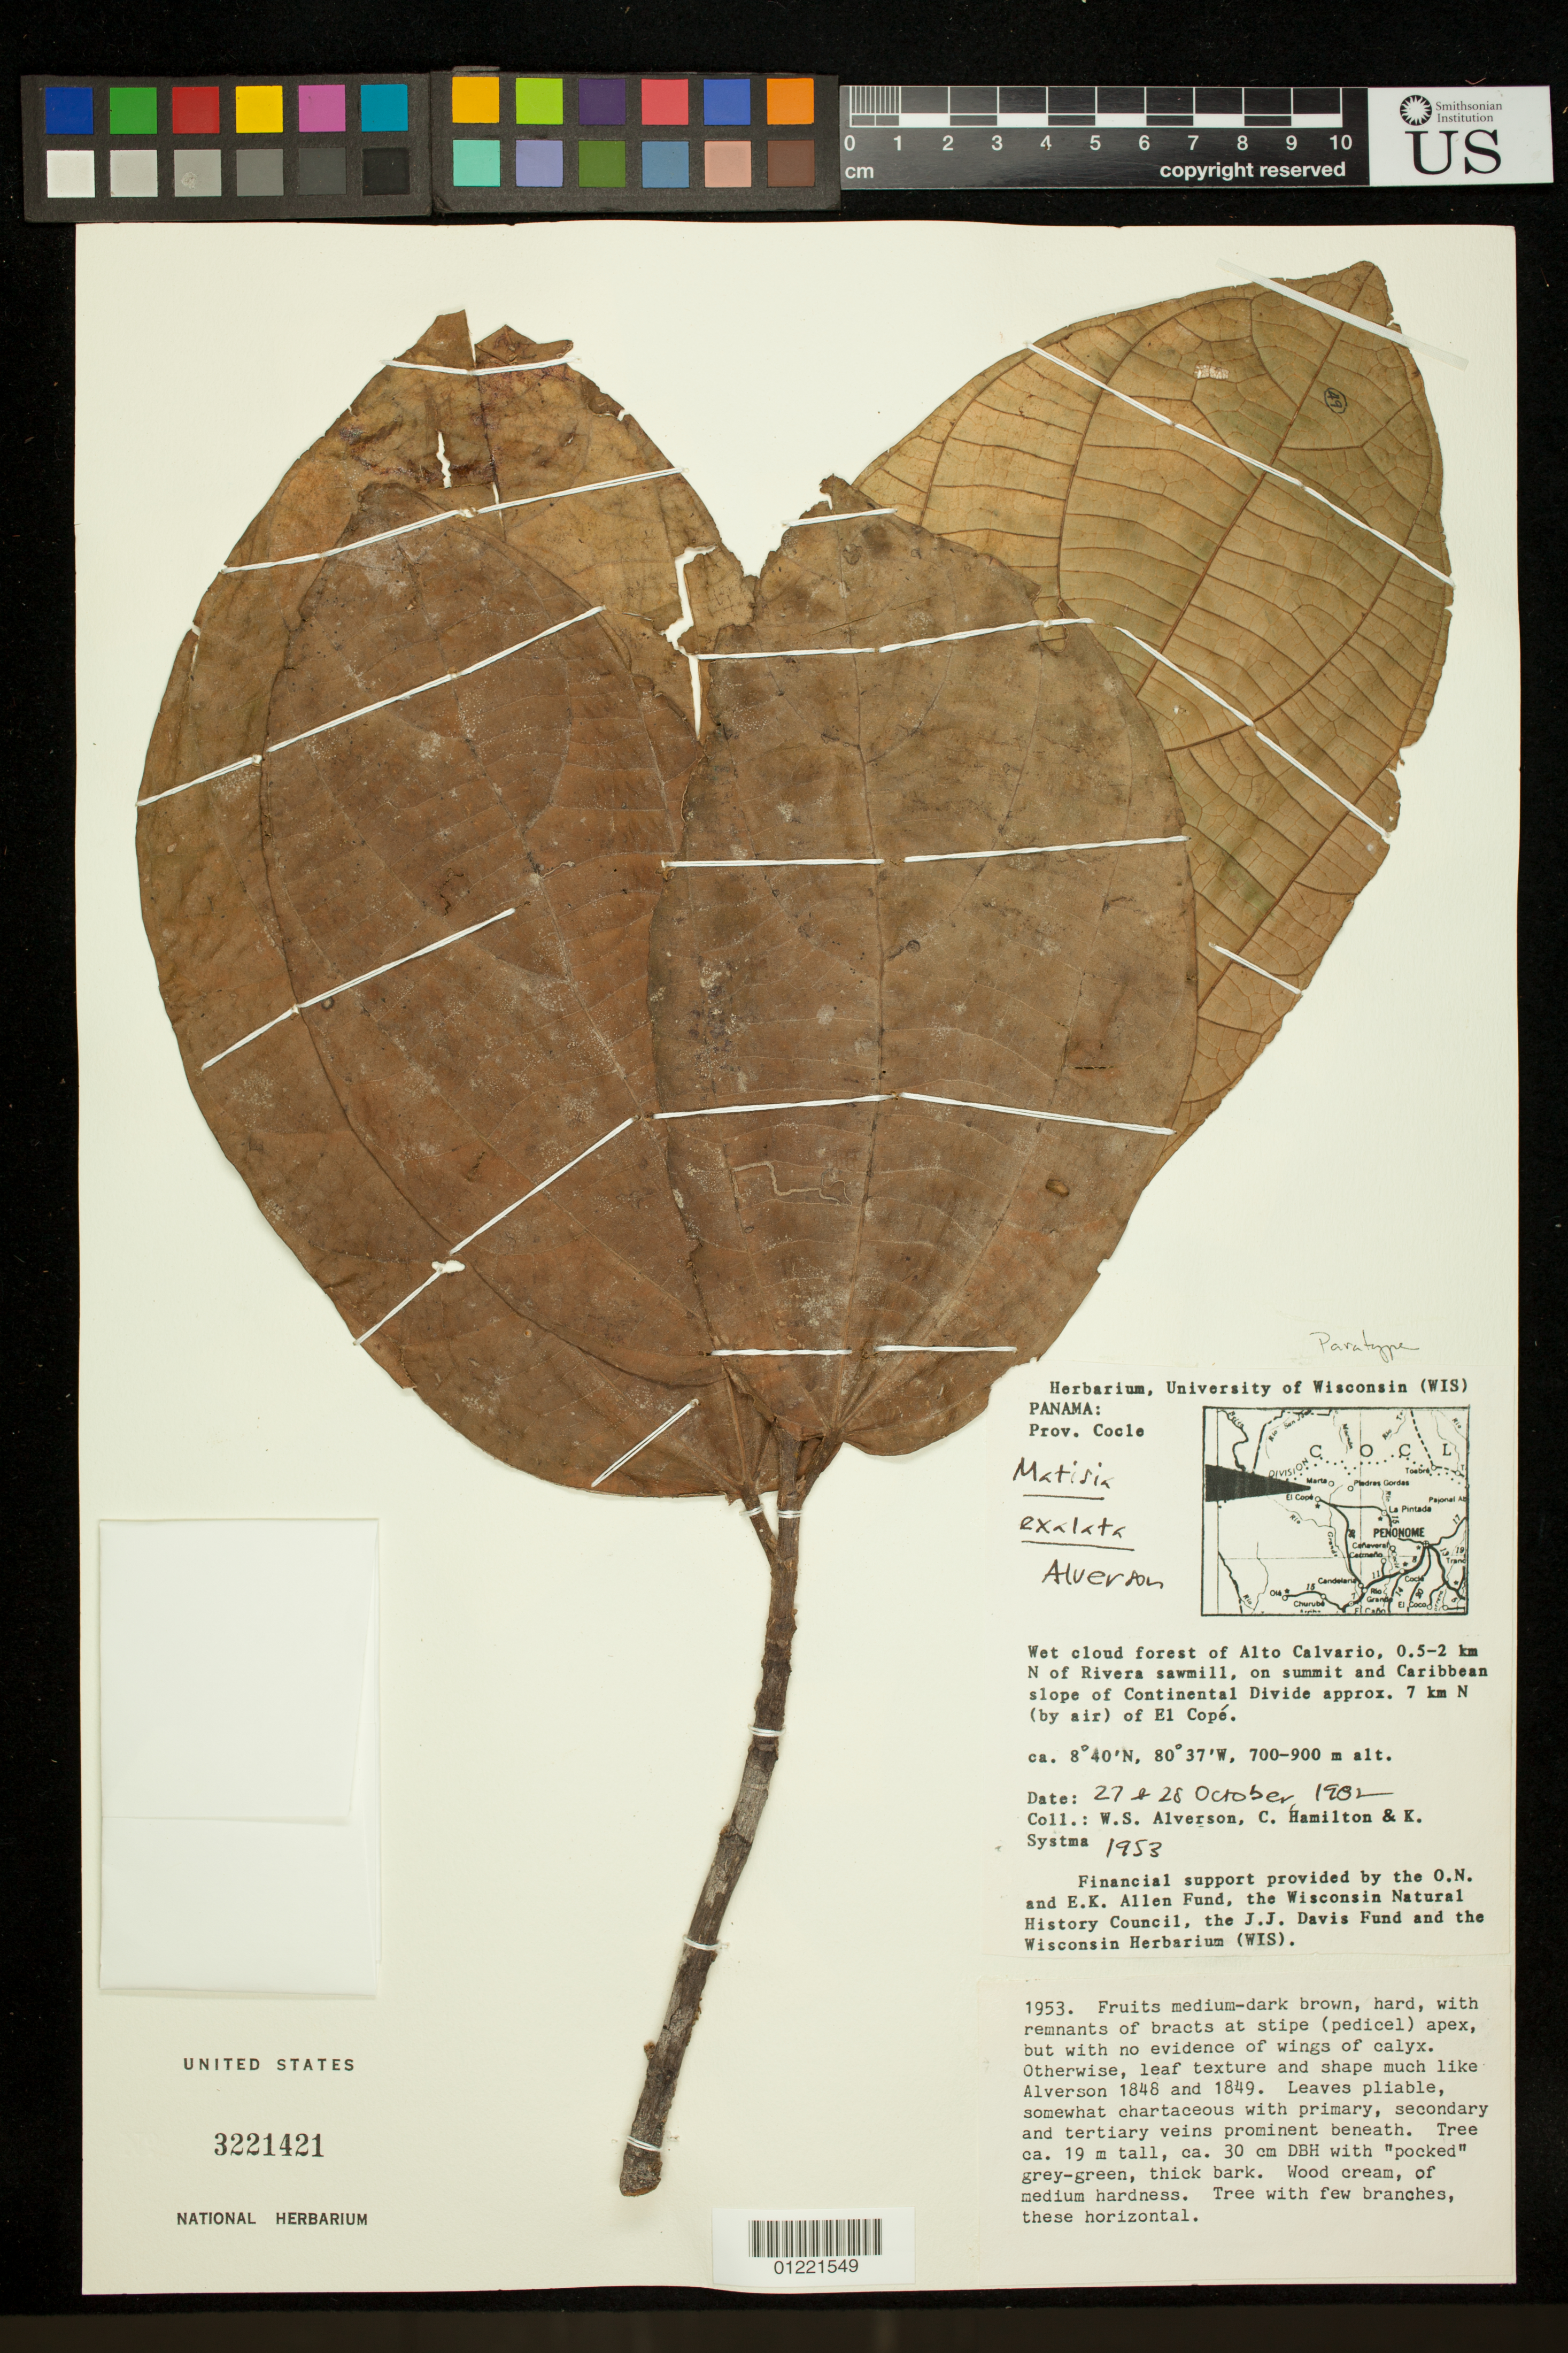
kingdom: Plantae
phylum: Tracheophyta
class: Magnoliopsida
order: Malvales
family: Malvaceae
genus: Matisia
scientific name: Matisia exalata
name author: W.S. Alverson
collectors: W. S. Alverson, C. Hamilton & K. Systma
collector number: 1953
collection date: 1982-10-27/1982-10-28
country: Panama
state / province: Coclé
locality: Alto Calvario, 0.5-2 km N of Rivera sawmill, on summit and Caribbean slope of Continental Divide approx. 7 km N (by air), of El Cope.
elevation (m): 700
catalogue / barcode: US 3221421